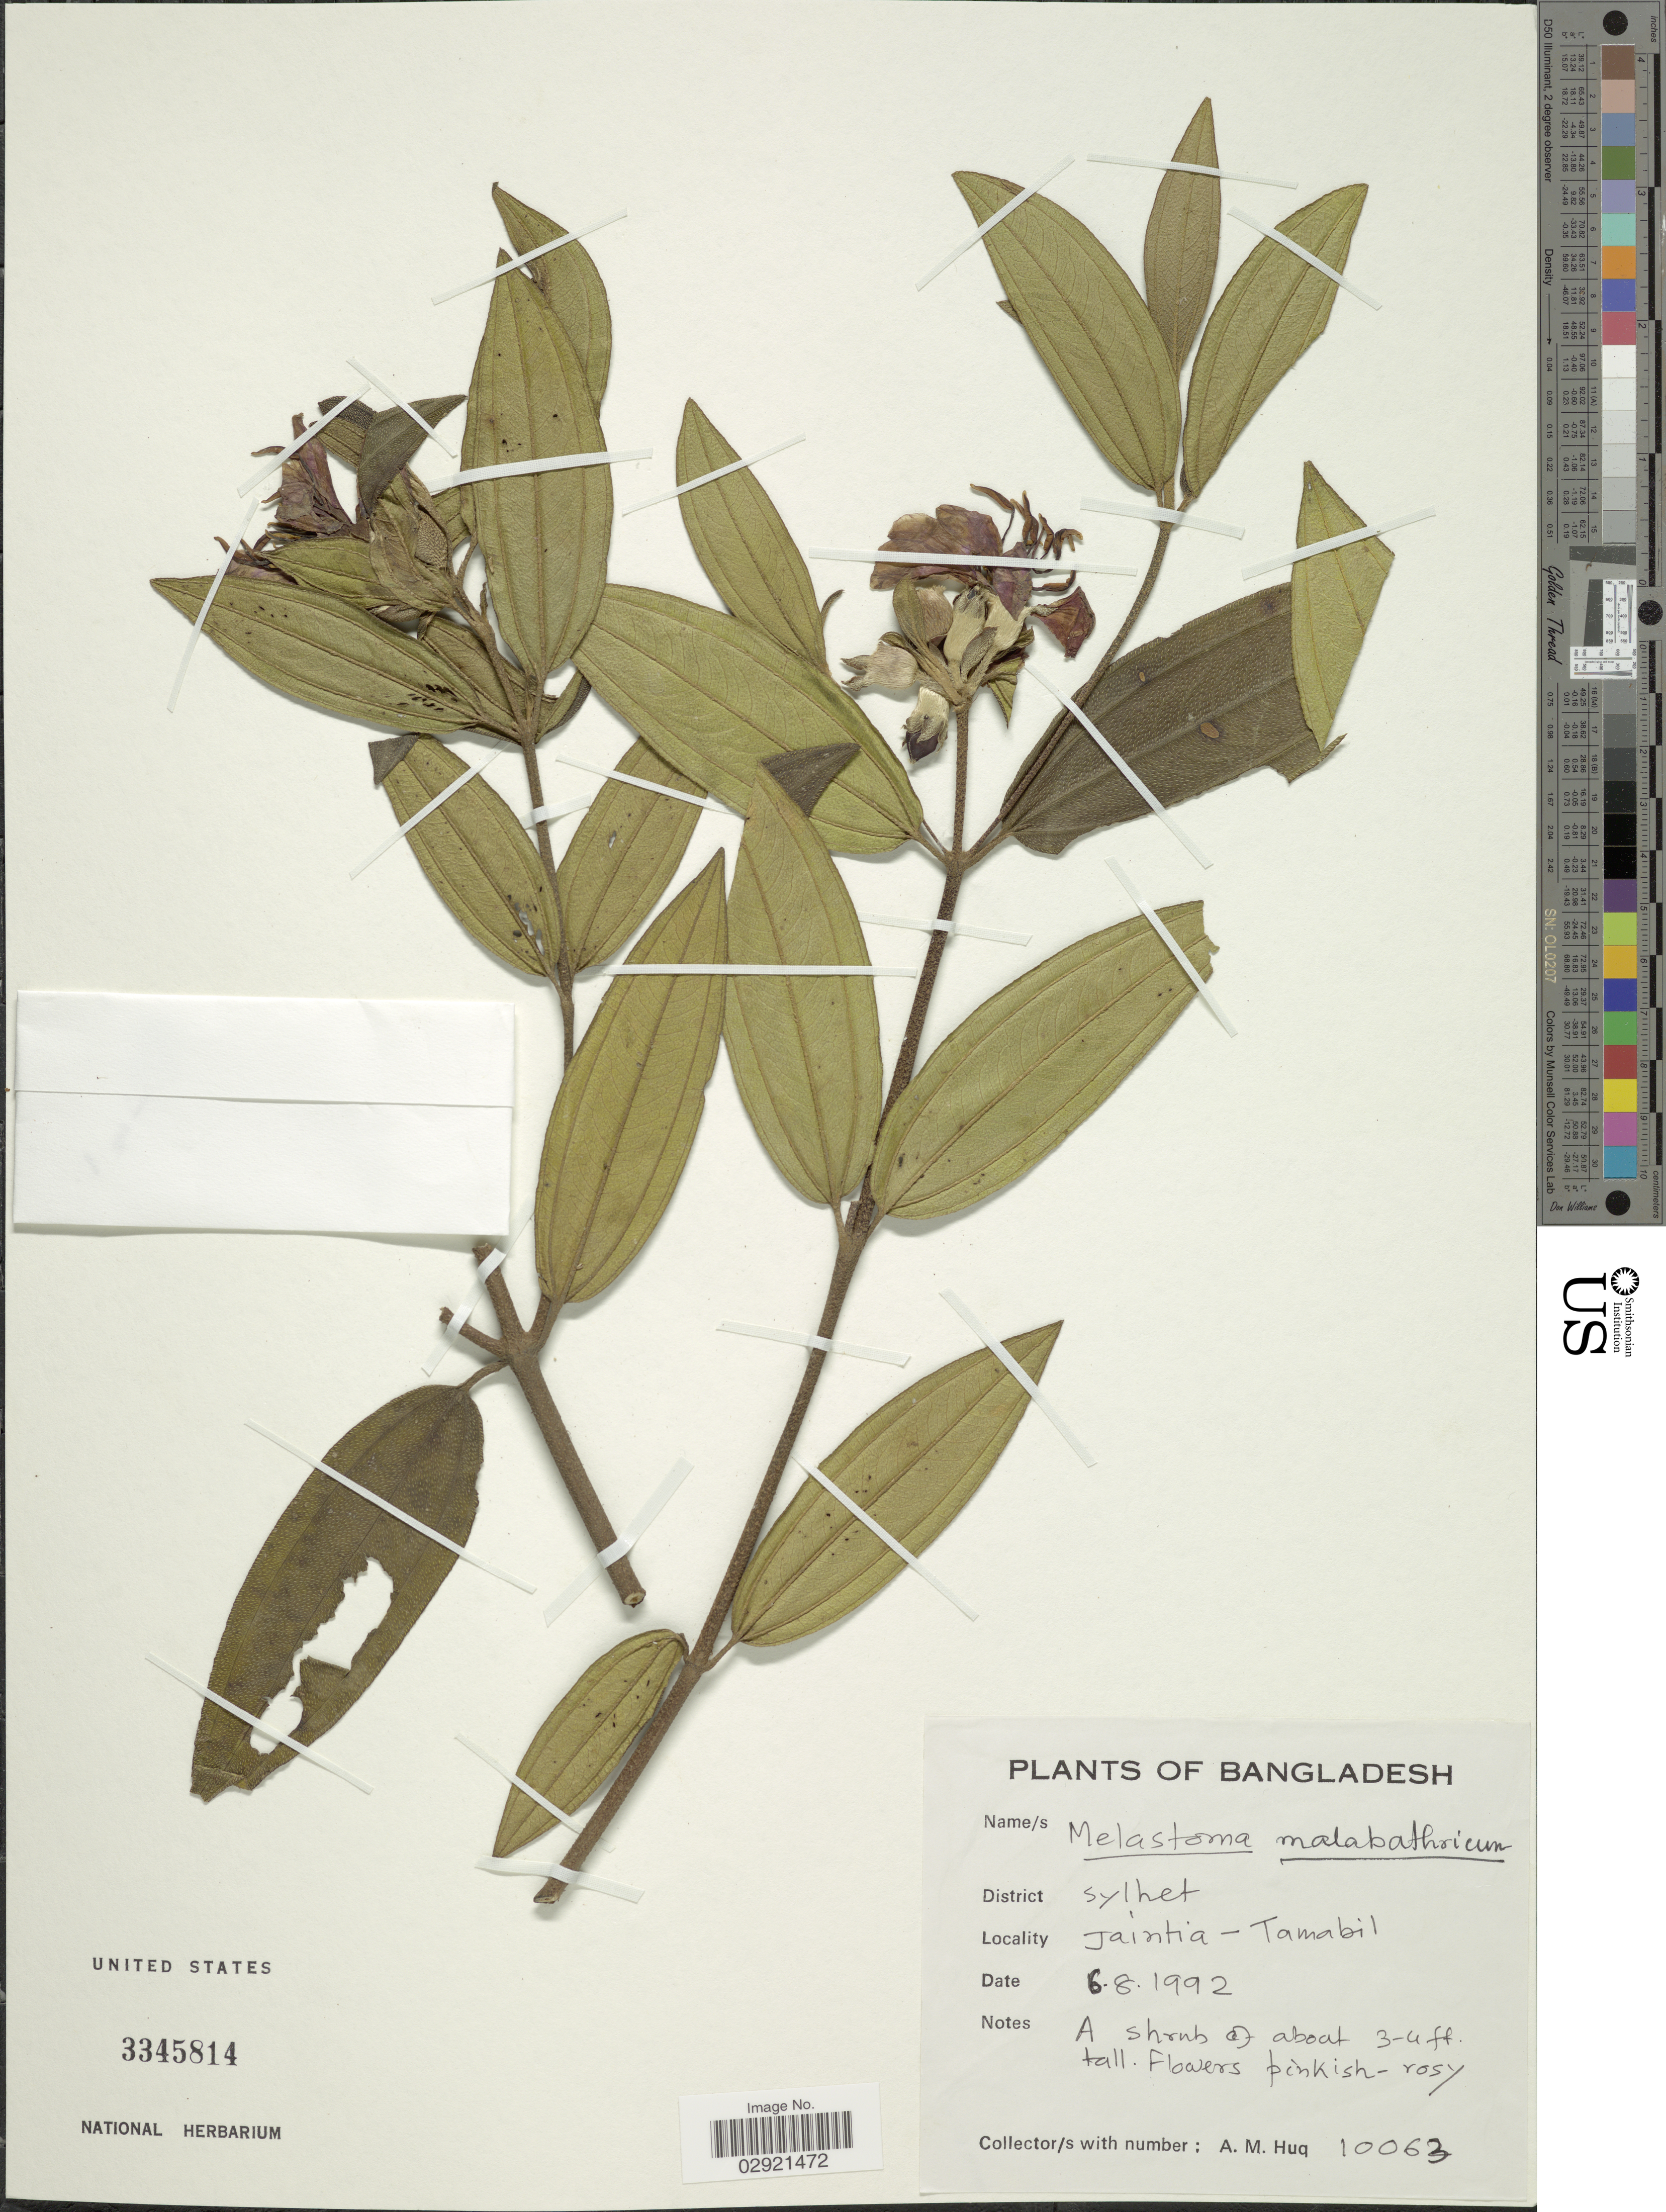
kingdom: Plantae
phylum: Tracheophyta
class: Magnoliopsida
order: Myrtales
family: Melastomataceae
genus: Melastoma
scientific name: Melastoma malabathricum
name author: L.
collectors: A. M. Huq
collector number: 10063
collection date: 1992-08-06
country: Bangladesh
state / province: Sylhet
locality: District Sylhet. Jaintia-Tamabil.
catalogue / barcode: US 3345814